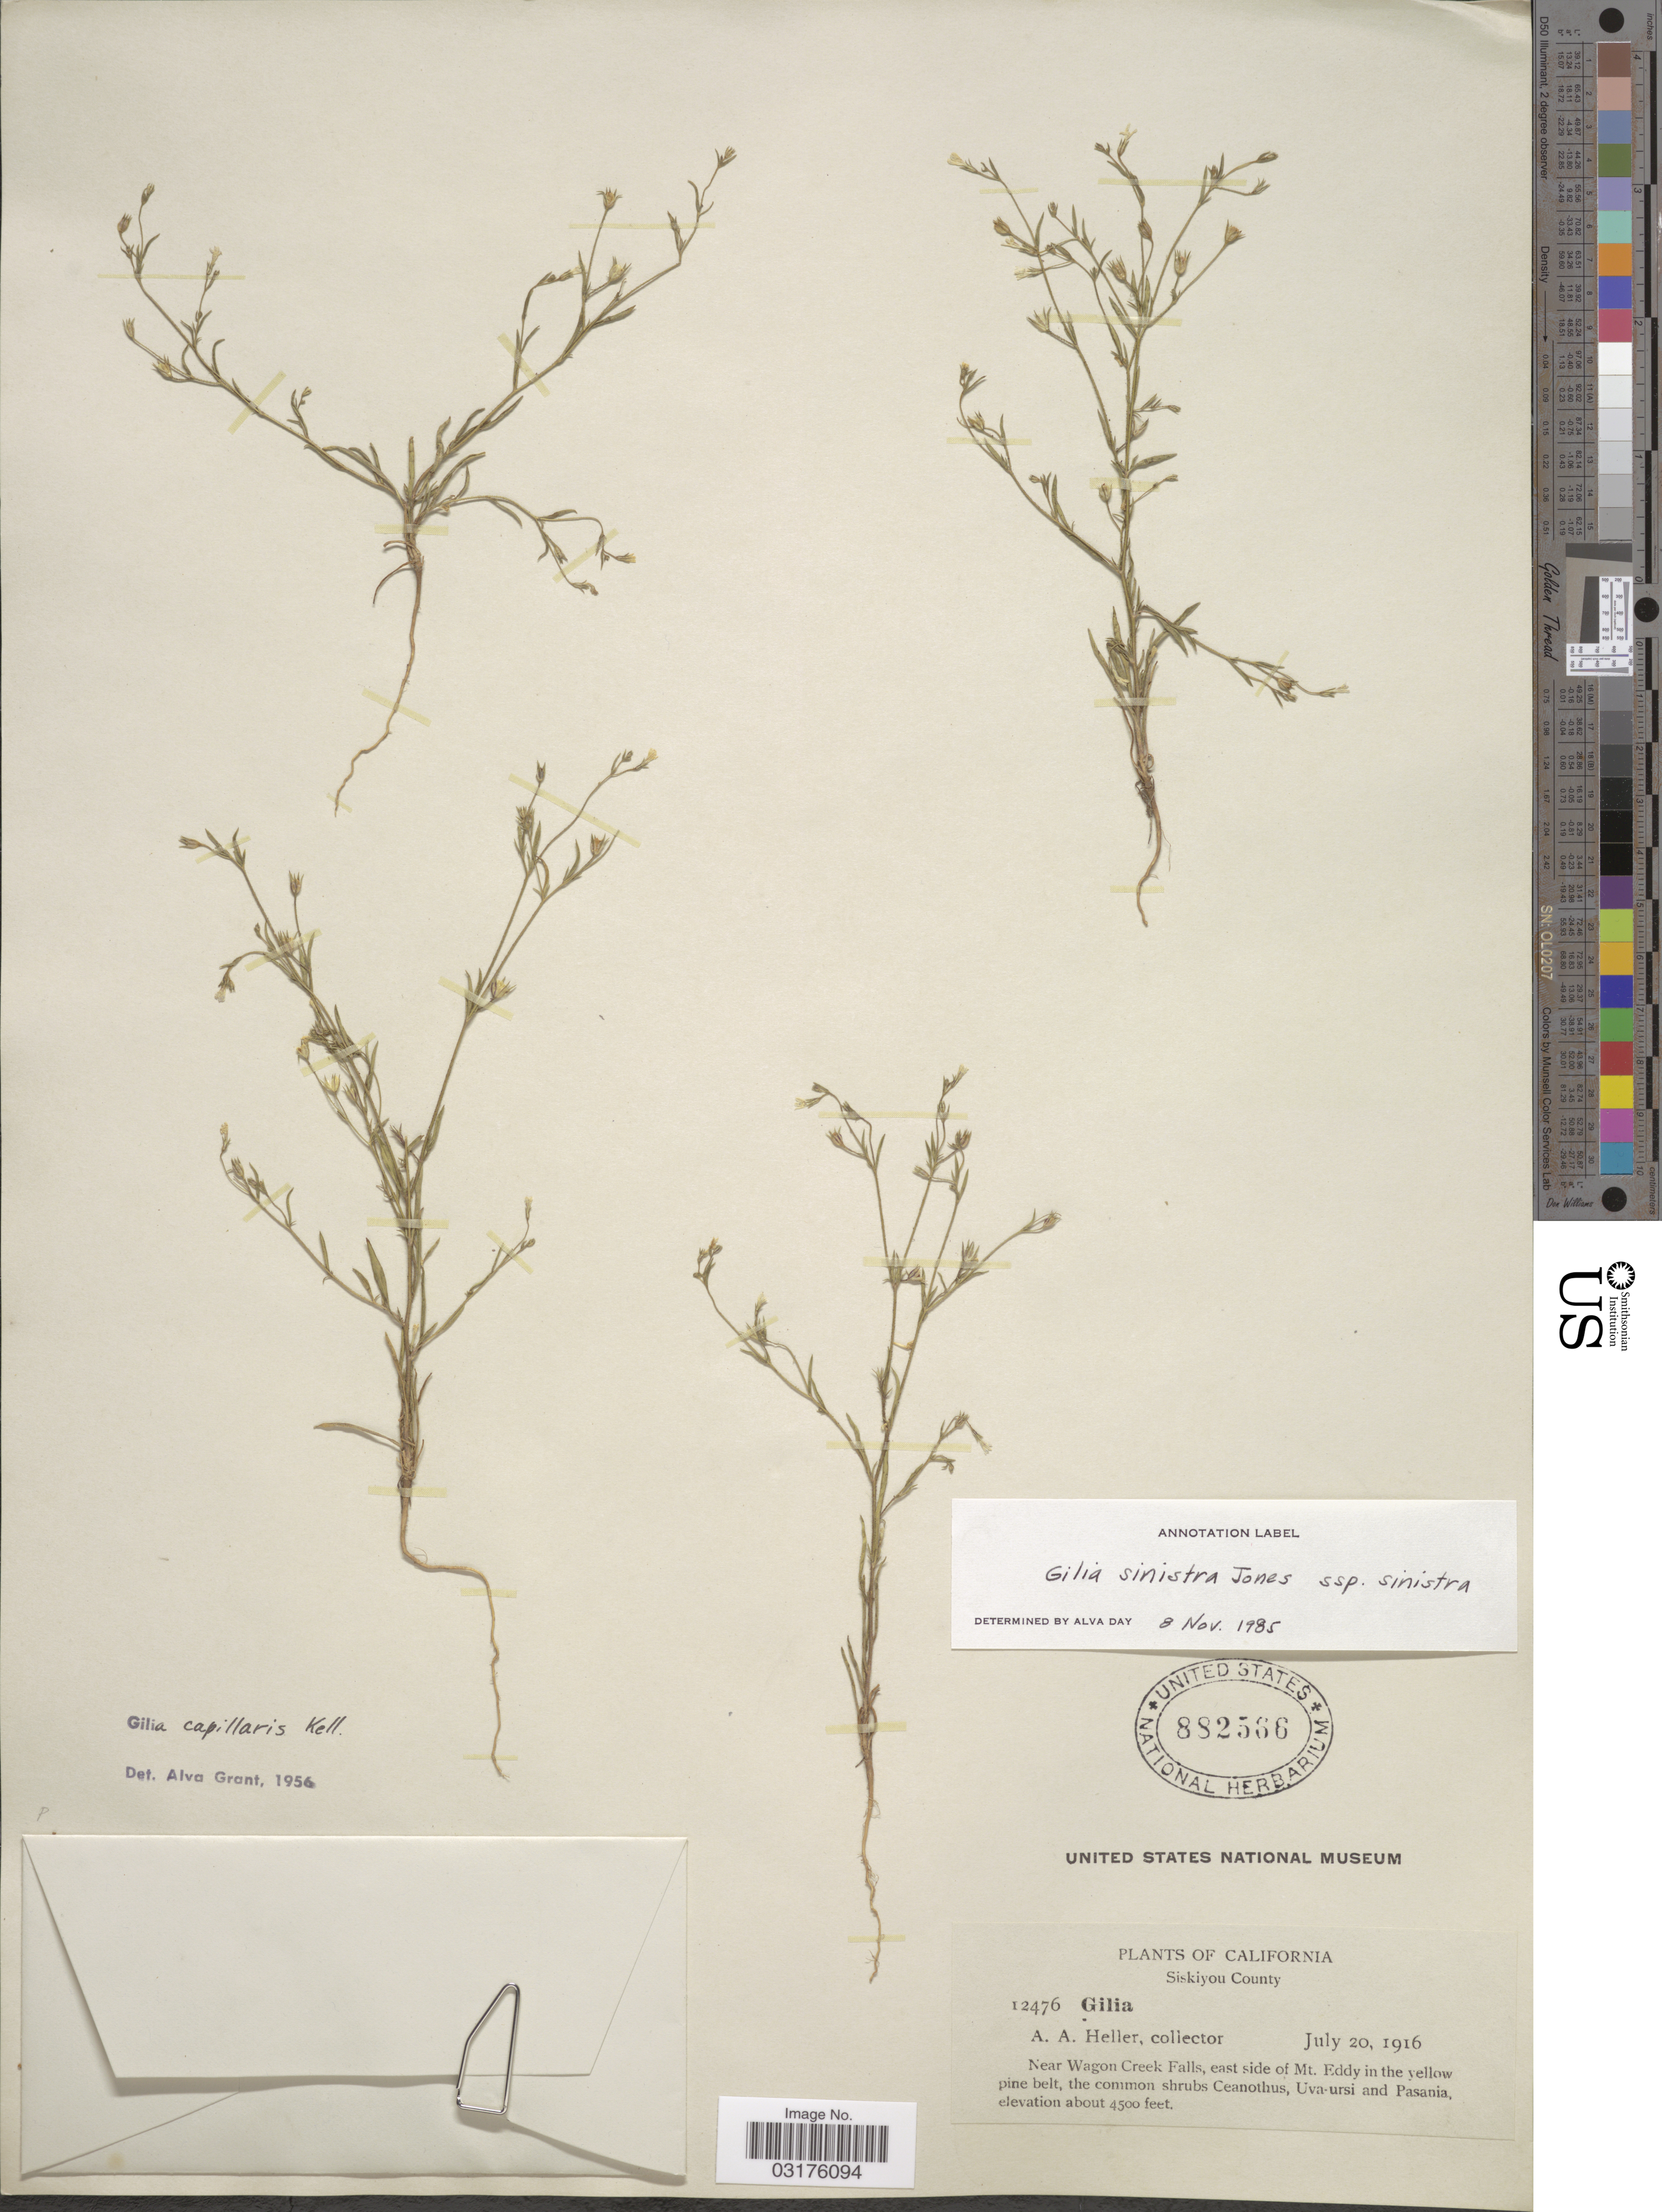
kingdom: Plantae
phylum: Tracheophyta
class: Magnoliopsida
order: Ericales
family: Polemoniaceae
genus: Navarretia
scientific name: Navarretia sinistra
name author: (M.E. Jones) L.A. Johnson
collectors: A. A. Heller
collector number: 12476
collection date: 1916-07-20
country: United States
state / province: California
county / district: Siskiyou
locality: Siskiyou County, Near Wagon Creek Falls, east side of Mt. Eddy in the yellow pine belt.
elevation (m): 1372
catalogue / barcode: US 882566